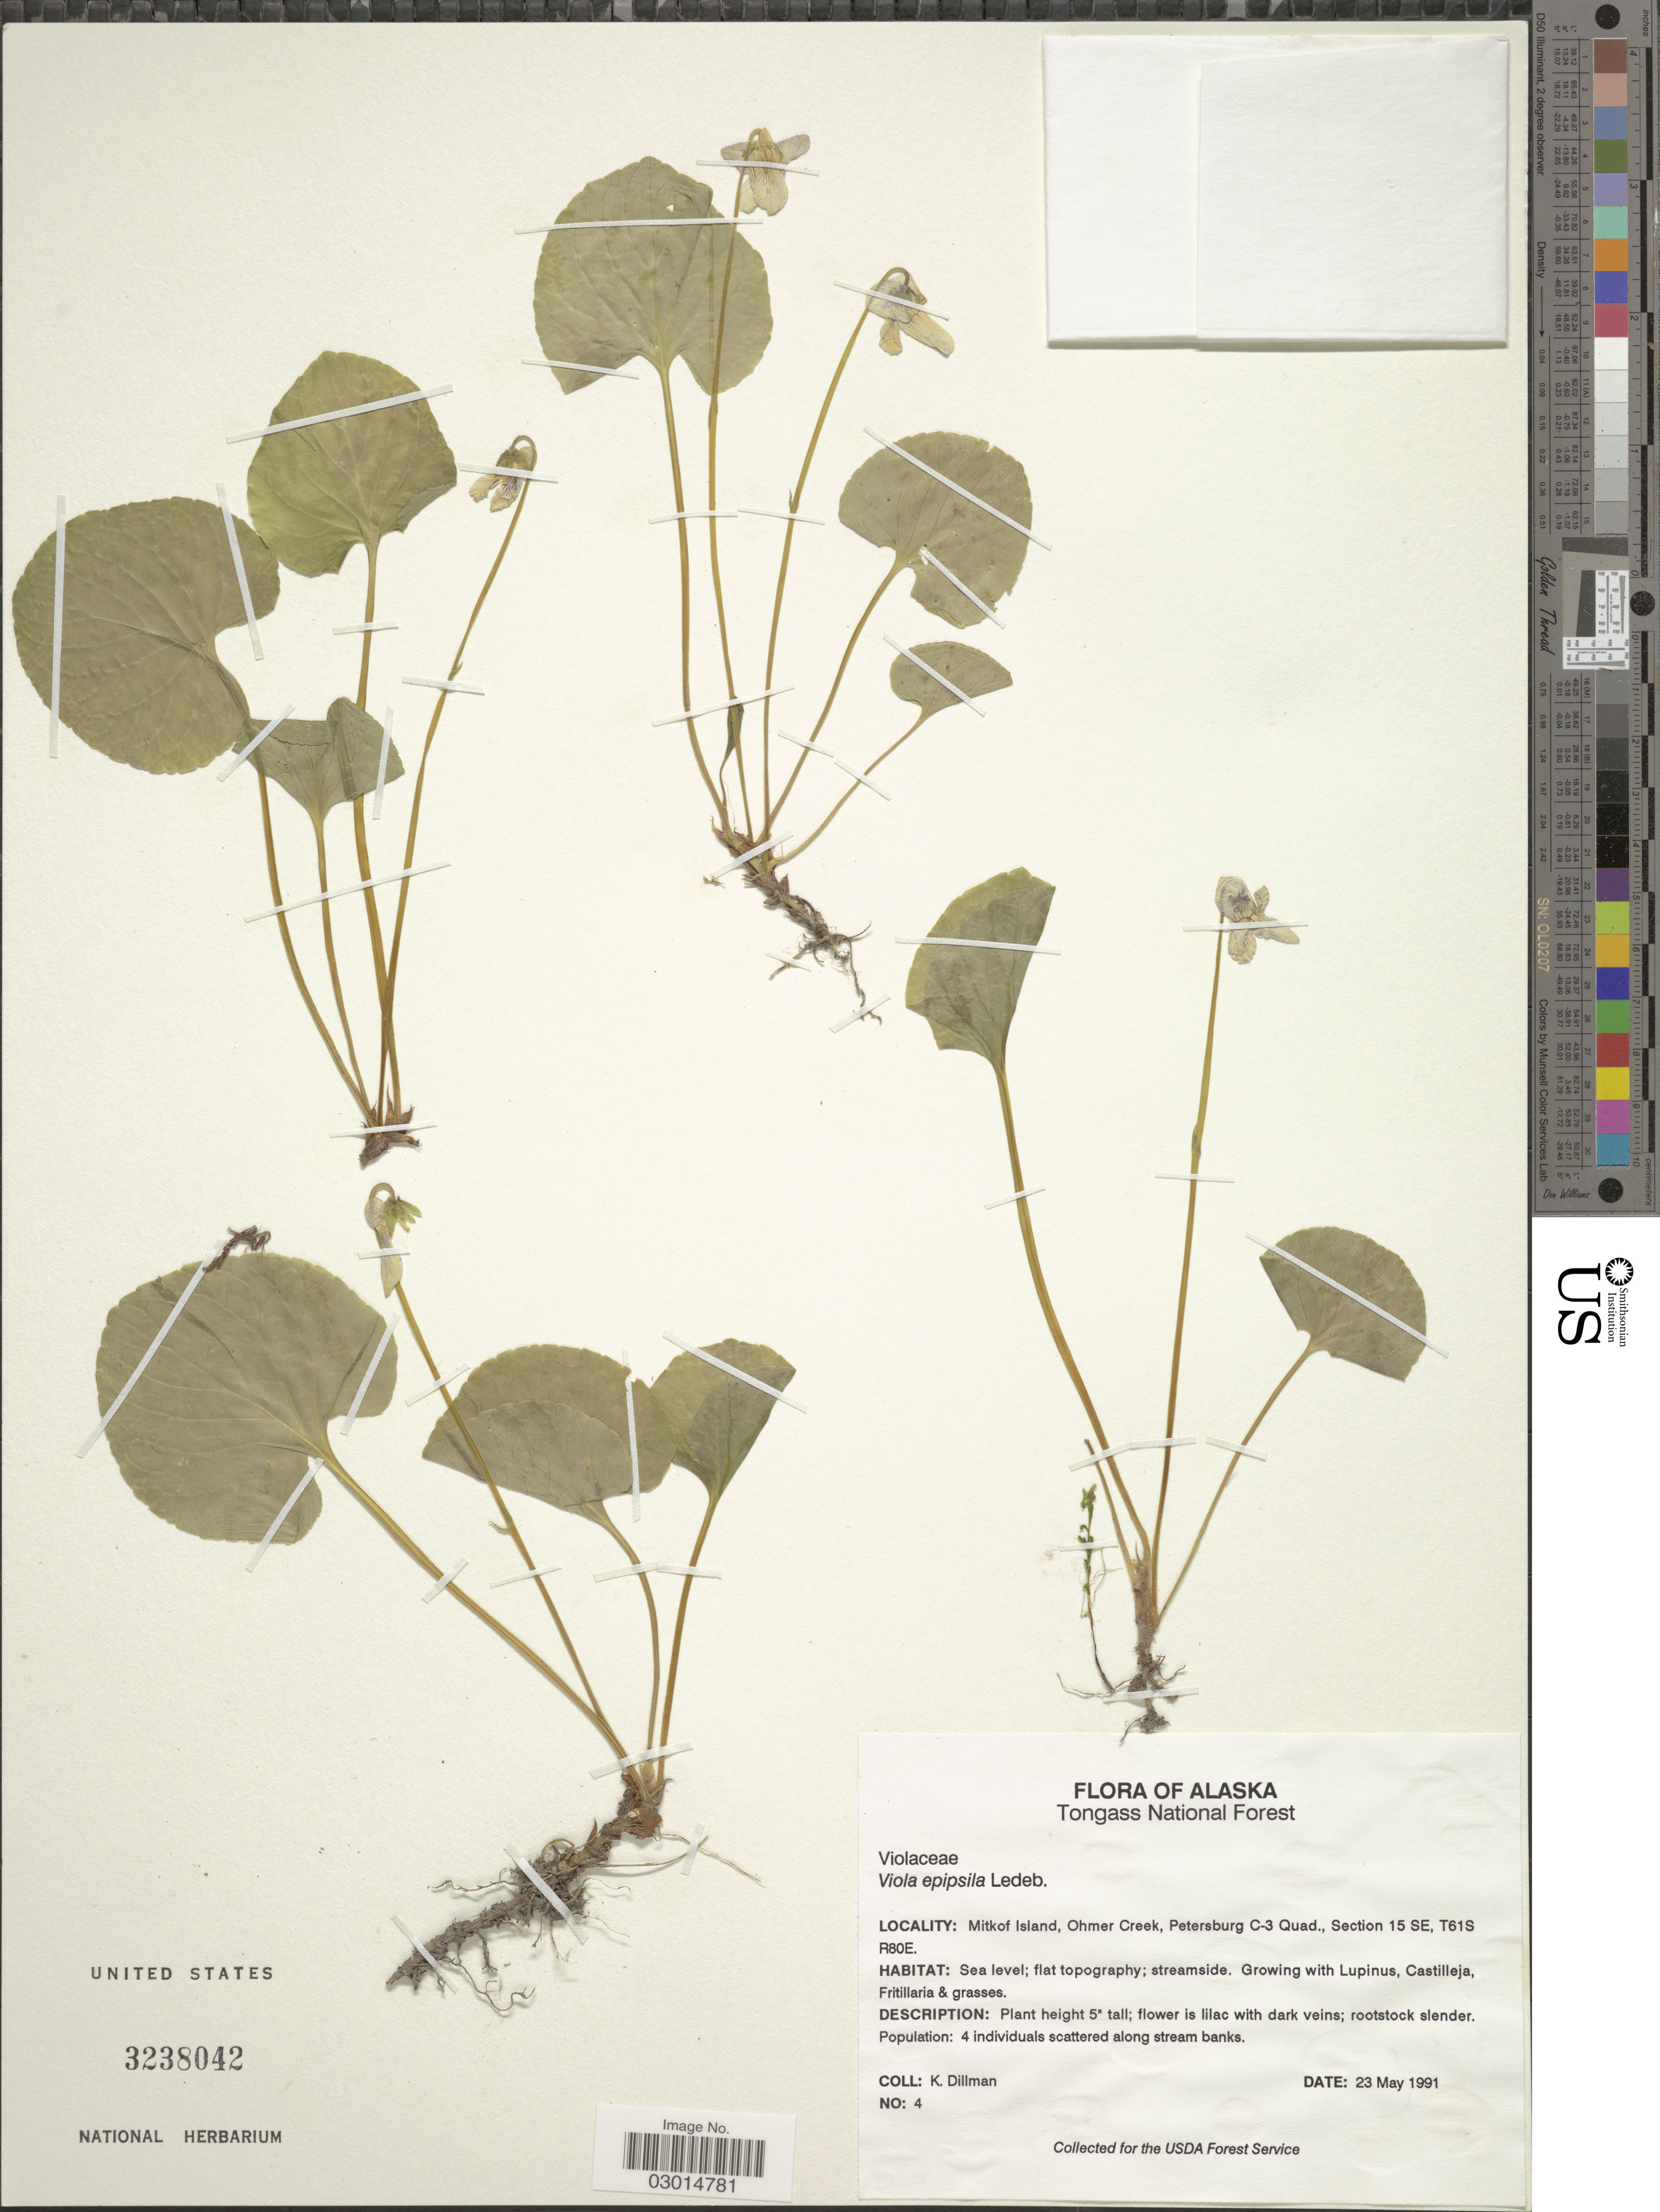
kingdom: Plantae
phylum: Tracheophyta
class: Magnoliopsida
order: Malpighiales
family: Violaceae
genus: Viola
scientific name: Viola epipsila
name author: Ledeb.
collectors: K. Dillman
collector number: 4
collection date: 1991-05-23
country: United States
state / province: Alaska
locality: Tongass National Forest. Mitkof Island, Ohmer Creek, Petersburg C-3 Quad., Section 15 SE, T61S R80E.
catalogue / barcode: US 3238042